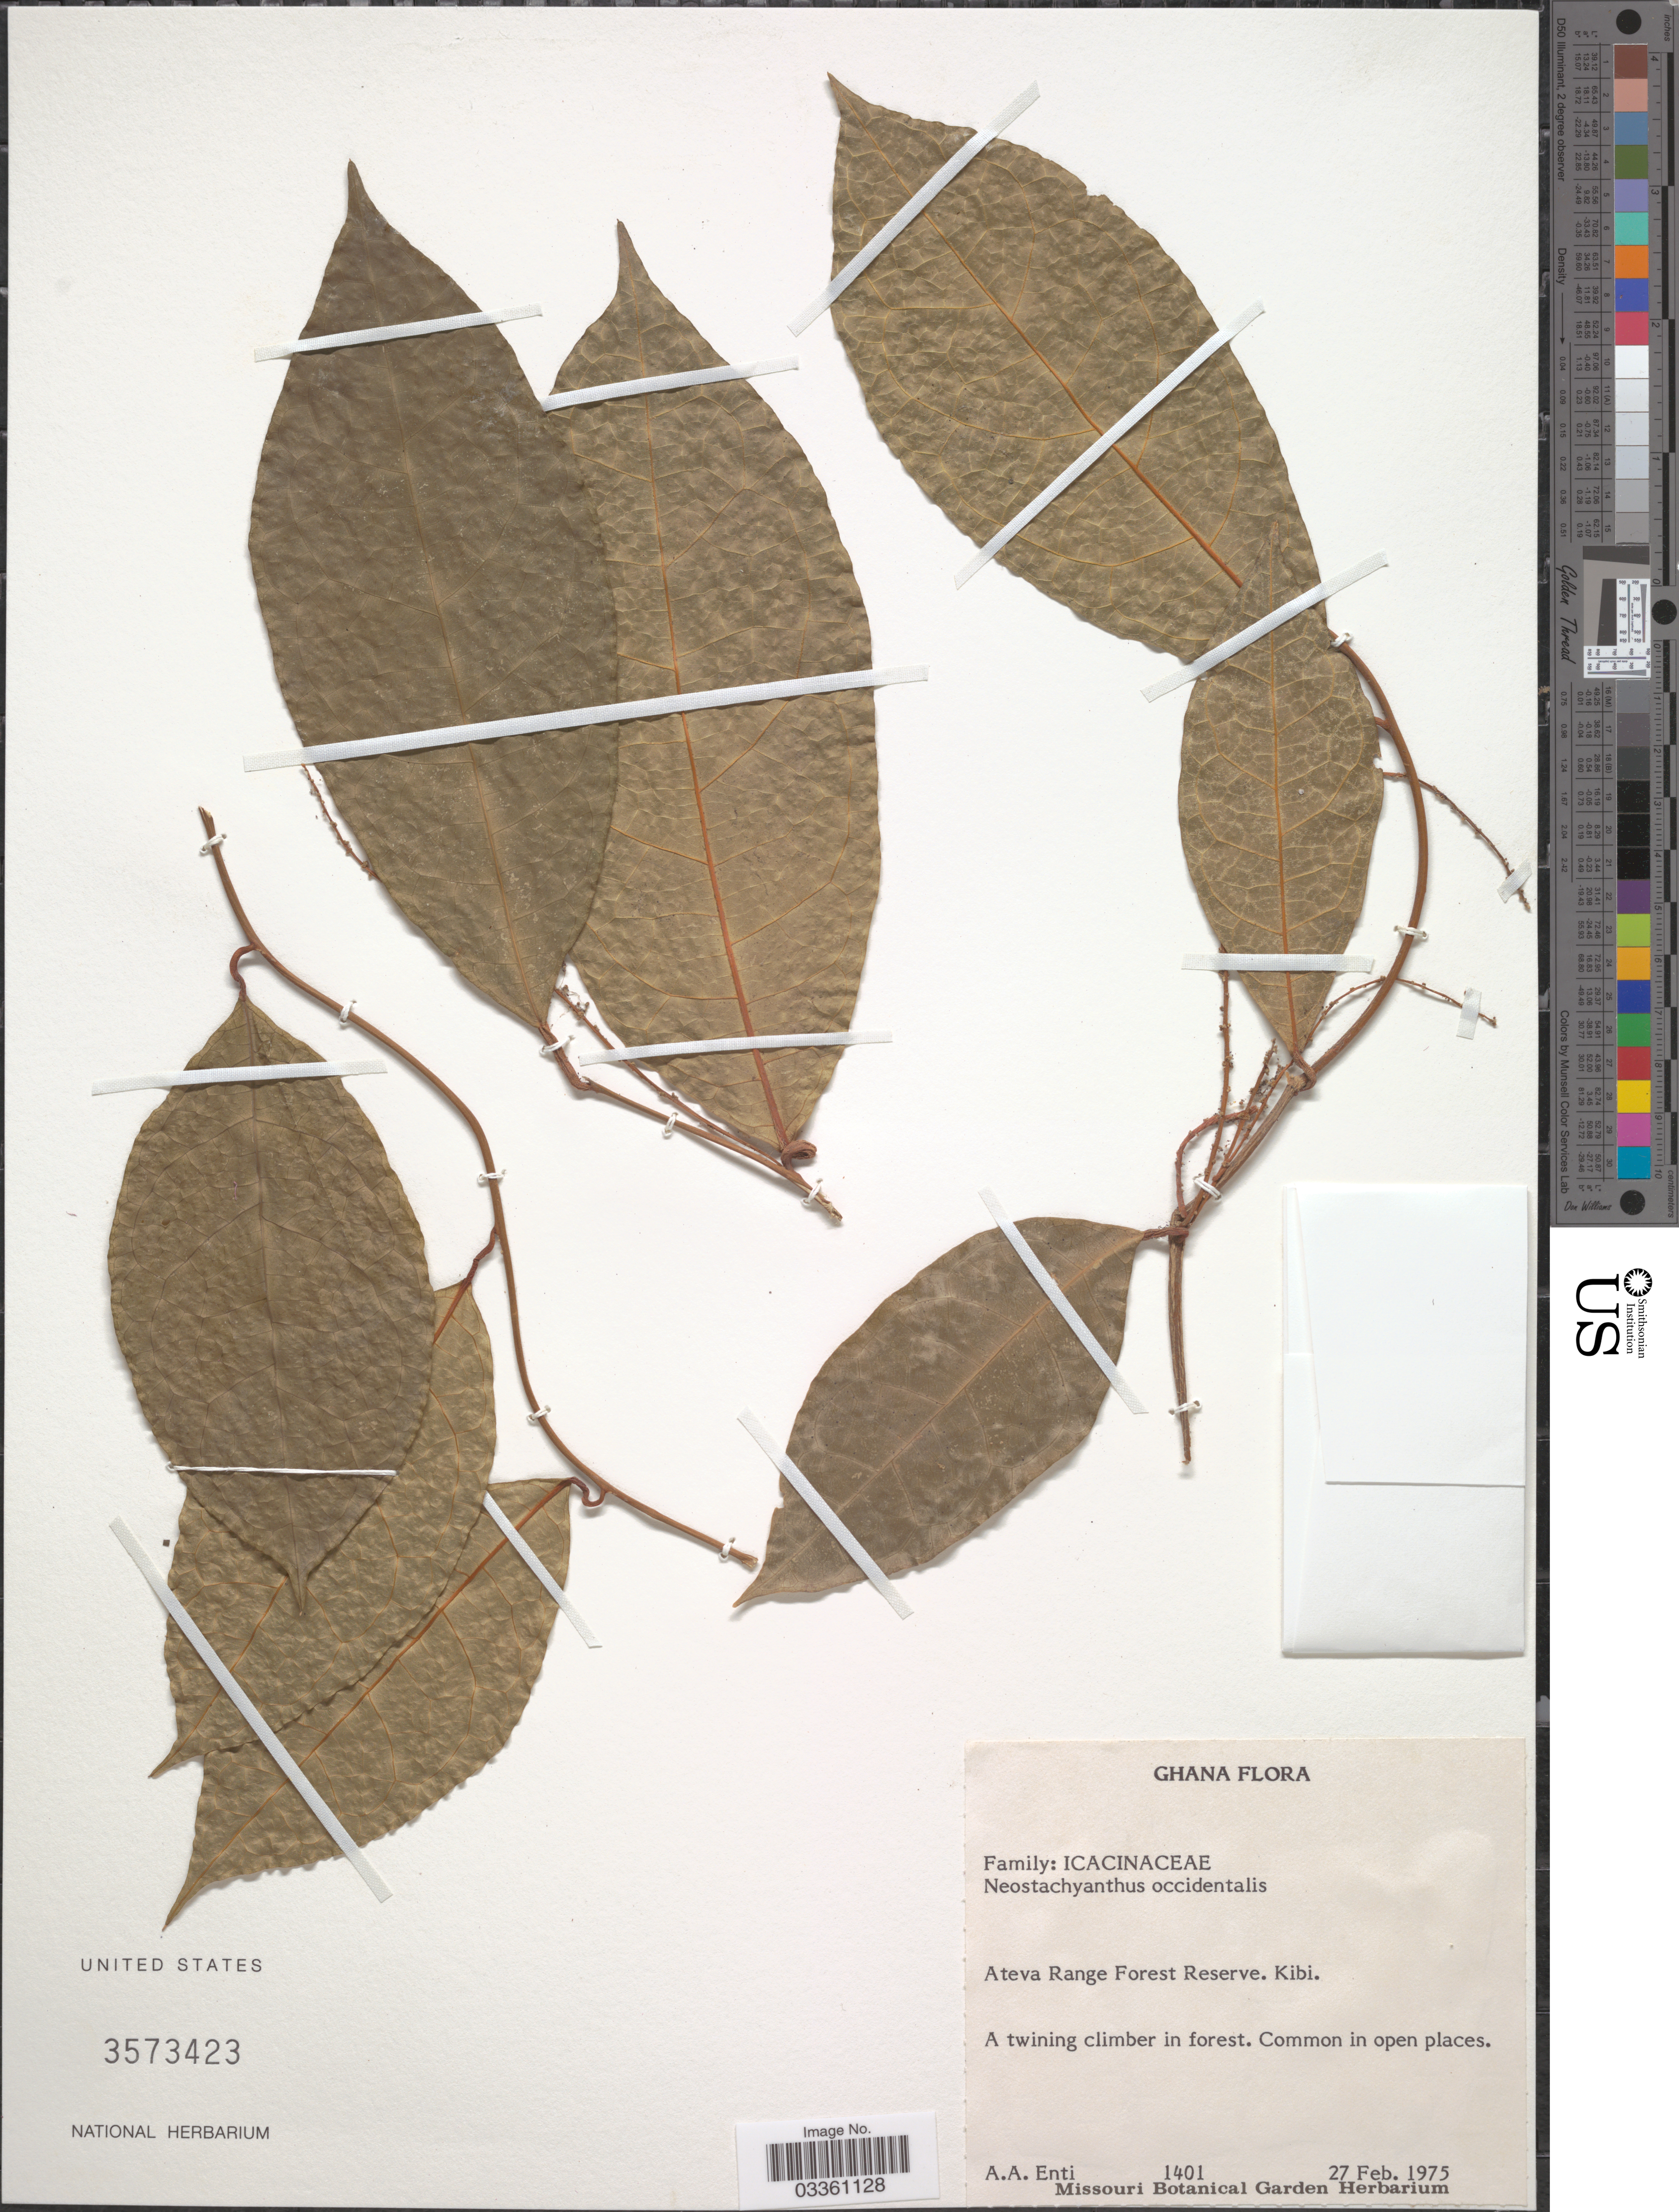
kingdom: Plantae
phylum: Tracheophyta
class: Magnoliopsida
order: Icacinales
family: Icacinaceae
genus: Stachyanthus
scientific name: Stachyanthus occidentalis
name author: (Keay & J. Miége) Boutique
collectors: A. Enti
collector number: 1401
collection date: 1975-02-27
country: Ghana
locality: Ateva Range Forest Reserve. Kibi.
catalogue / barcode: US 3573423